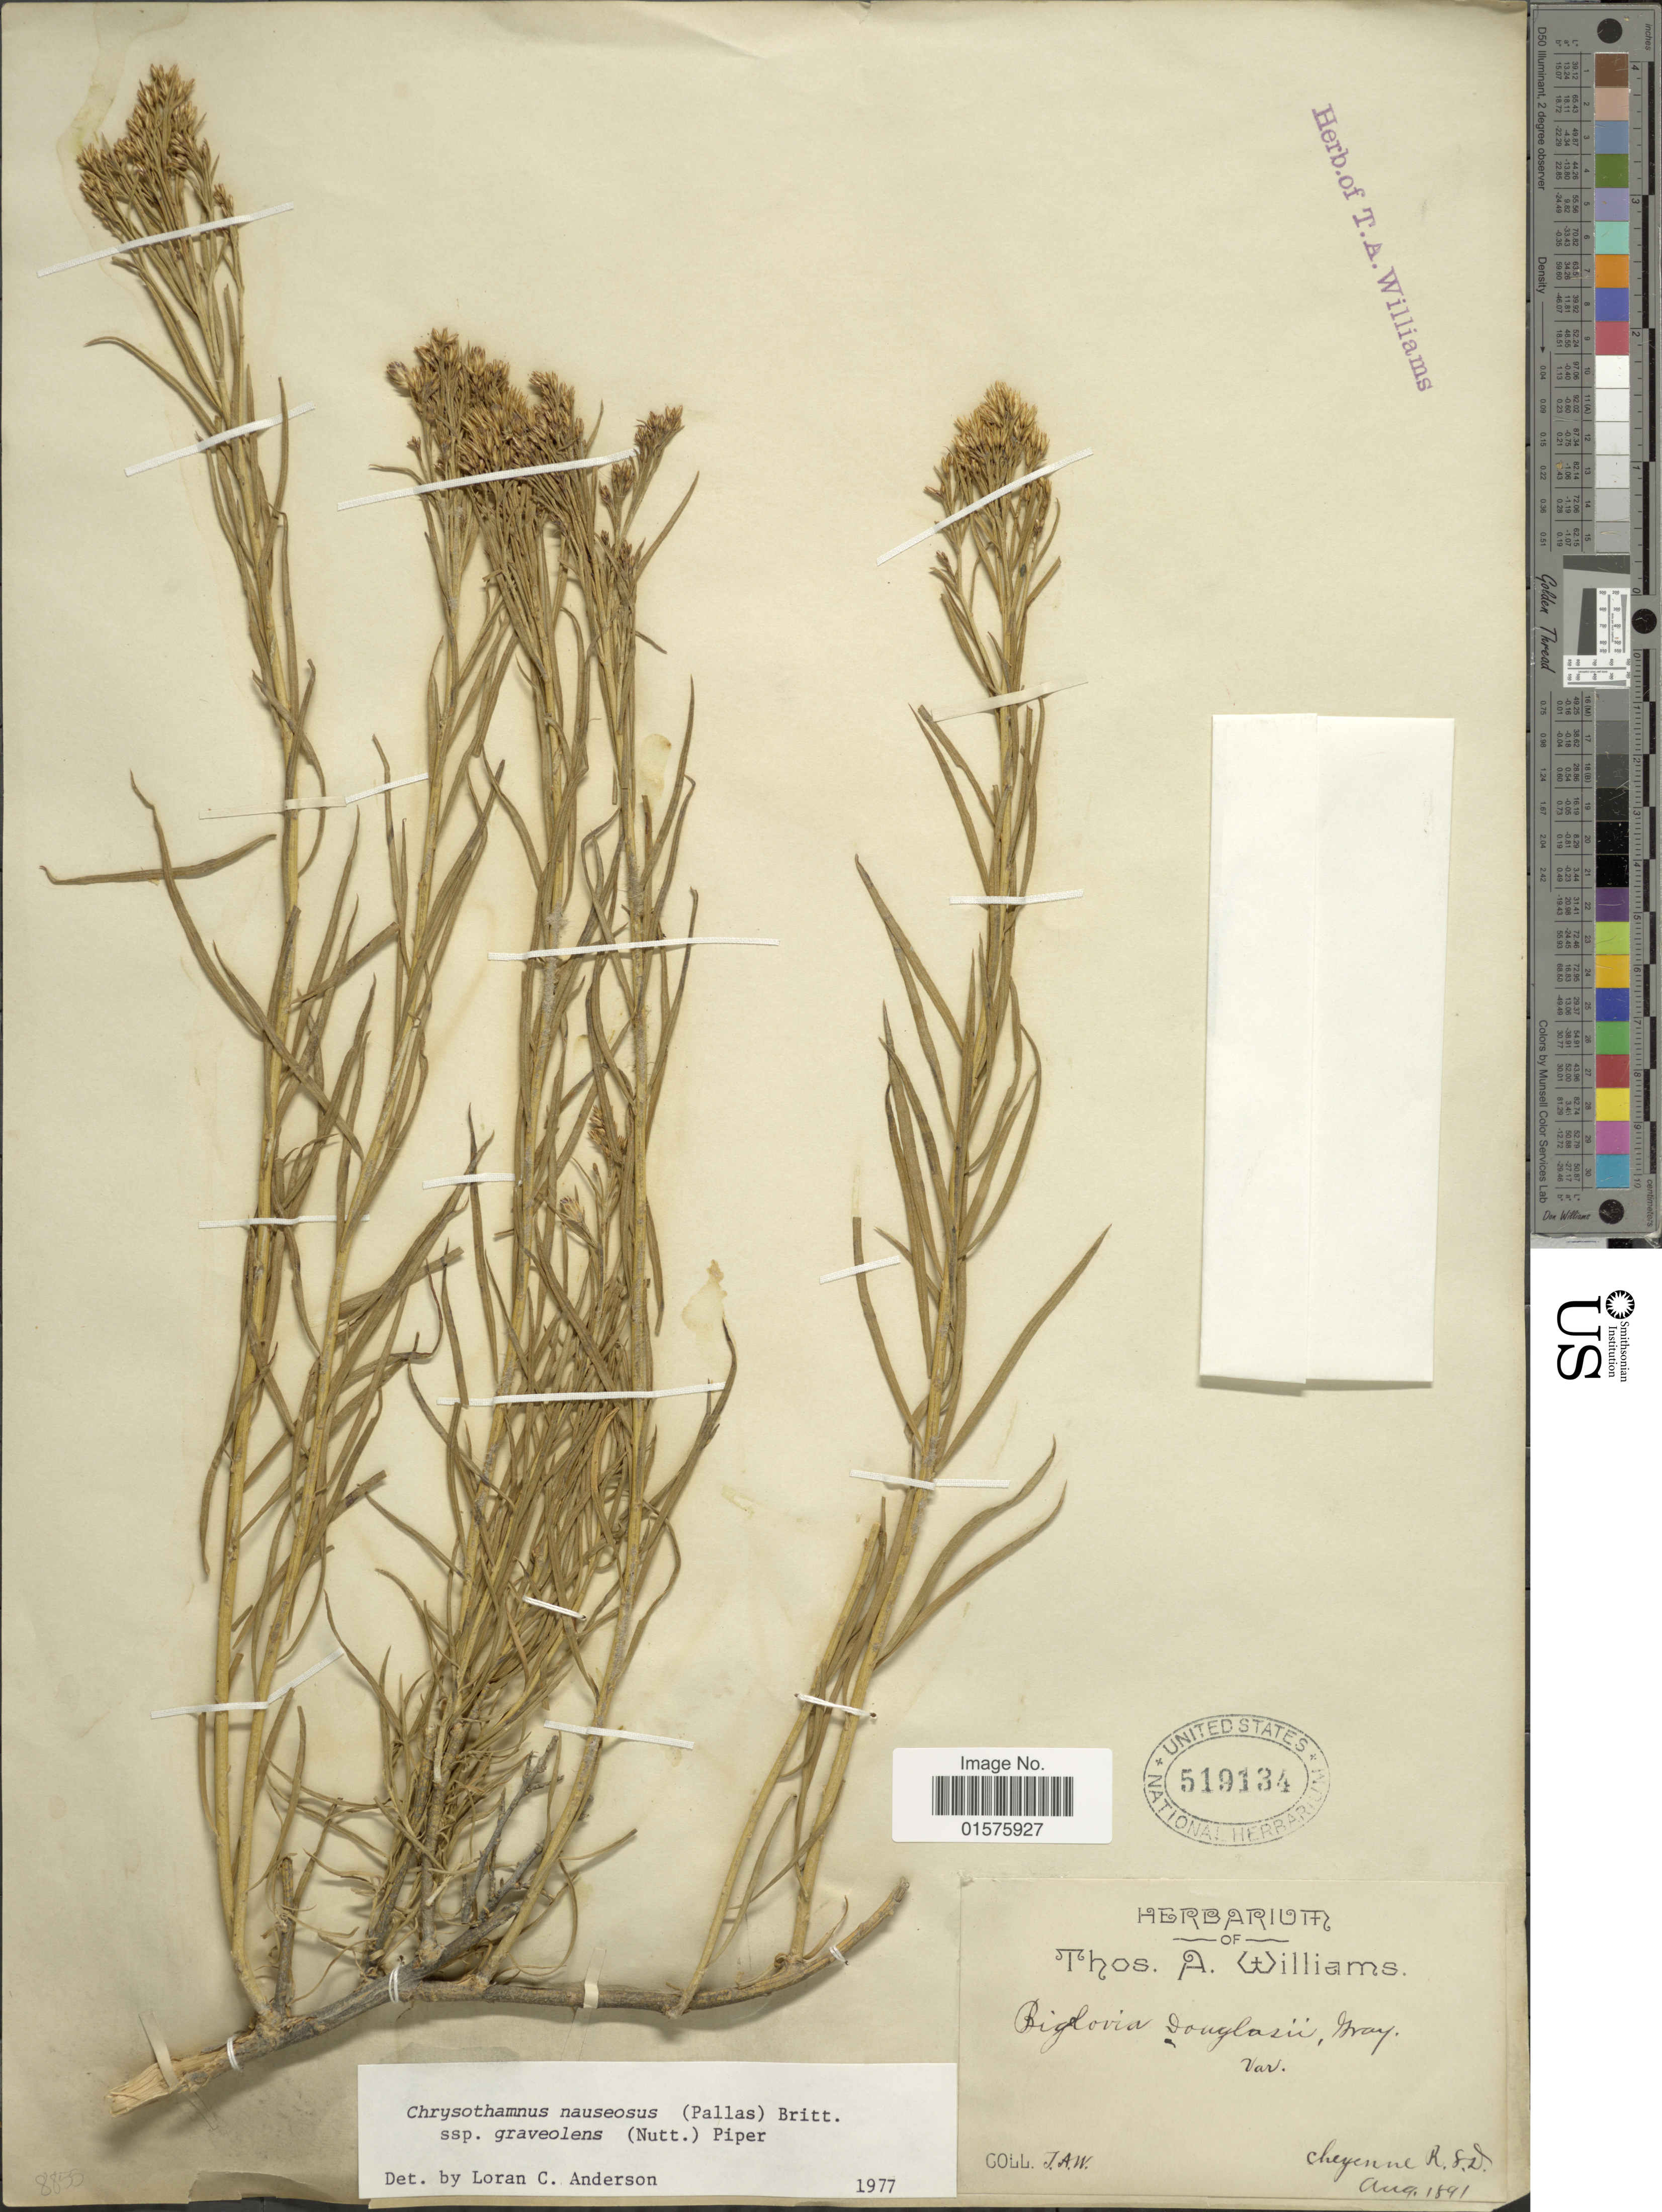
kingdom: Plantae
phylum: Tracheophyta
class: Magnoliopsida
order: Asterales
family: Asteraceae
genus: Ericameria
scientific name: Ericameria nauseosa var. graveolens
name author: (Nutt.) Reveal & Schuyler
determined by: Urbatsch, Lowell E., Curator (LSU), Louisiana State University (UNITED STATES)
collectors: T. A. Williams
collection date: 1891-08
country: United States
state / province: South Dakota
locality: Cheyenne R.S.D.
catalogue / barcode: US 519134